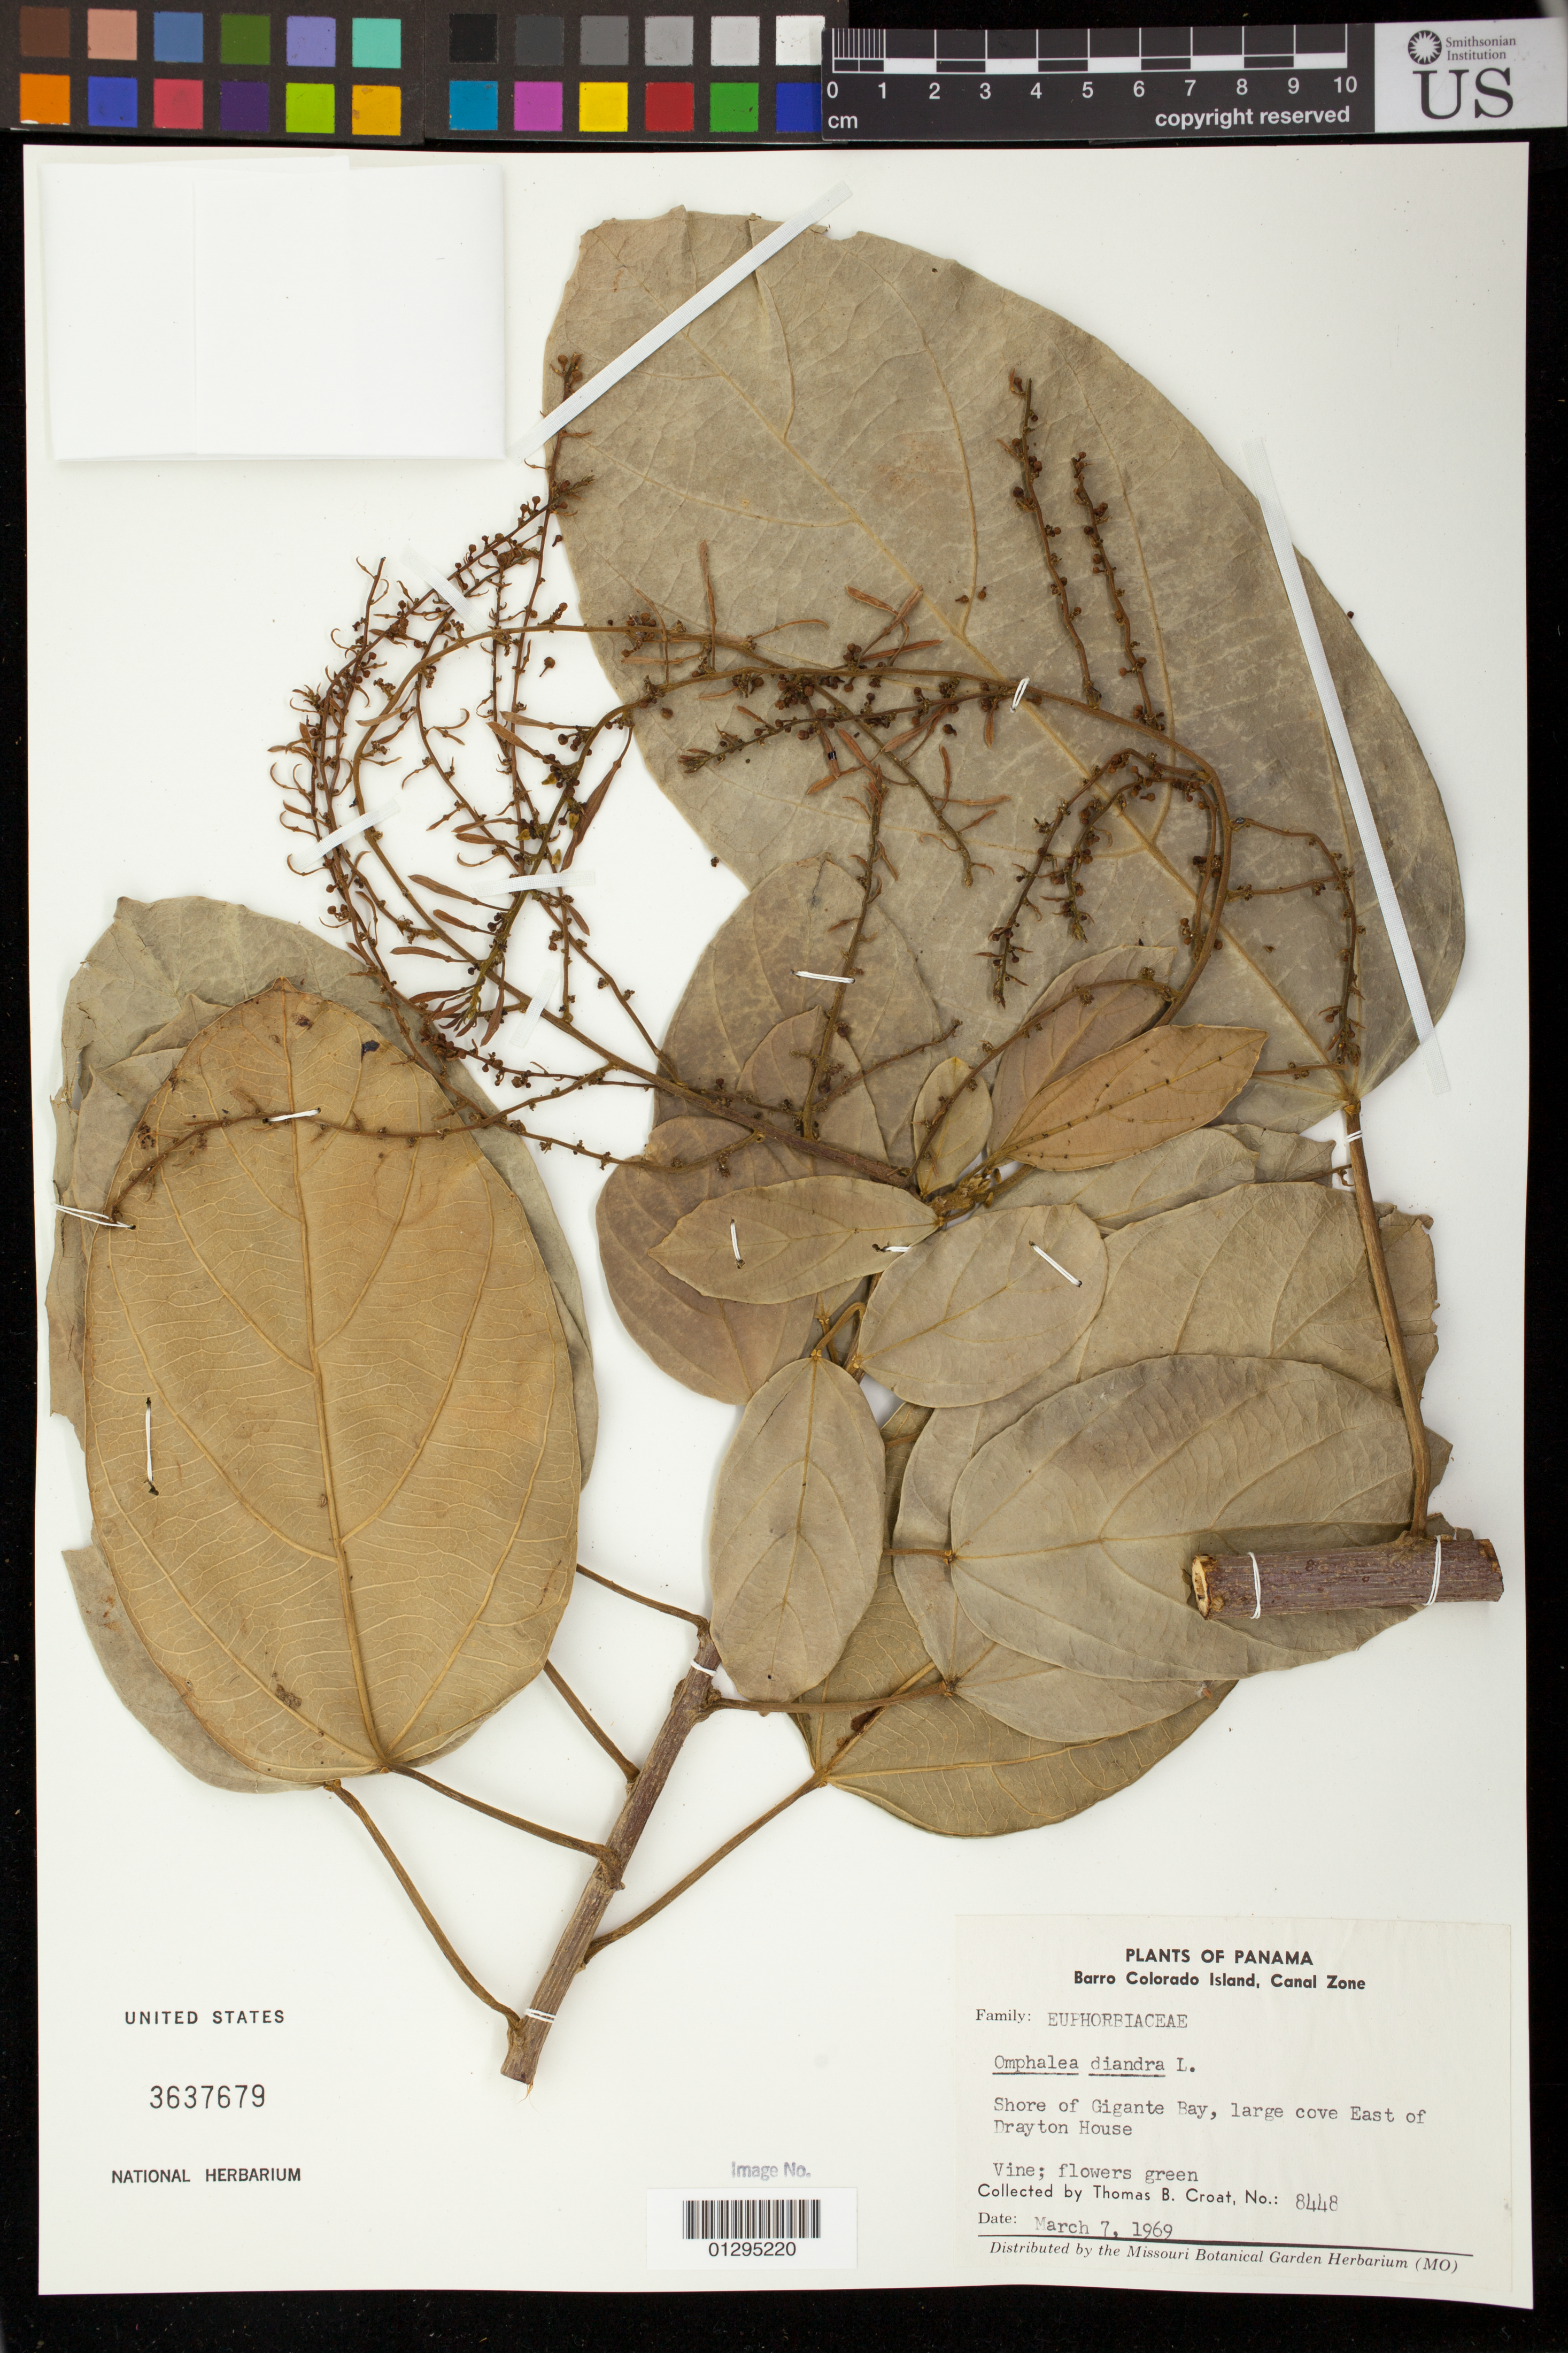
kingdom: Plantae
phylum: Tracheophyta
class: Magnoliopsida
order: Malpighiales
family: Euphorbiaceae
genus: Omphalea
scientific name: Omphalea diandra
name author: L.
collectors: T. B. Croat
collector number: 8448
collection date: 1969-03-07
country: Panama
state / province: Panamá Oeste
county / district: Canal Zone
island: Barro Colorado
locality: Barro Colorado Island, Canal Zone. Shore of Gigante Bay, large cove East of Drayton House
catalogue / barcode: US 3637679